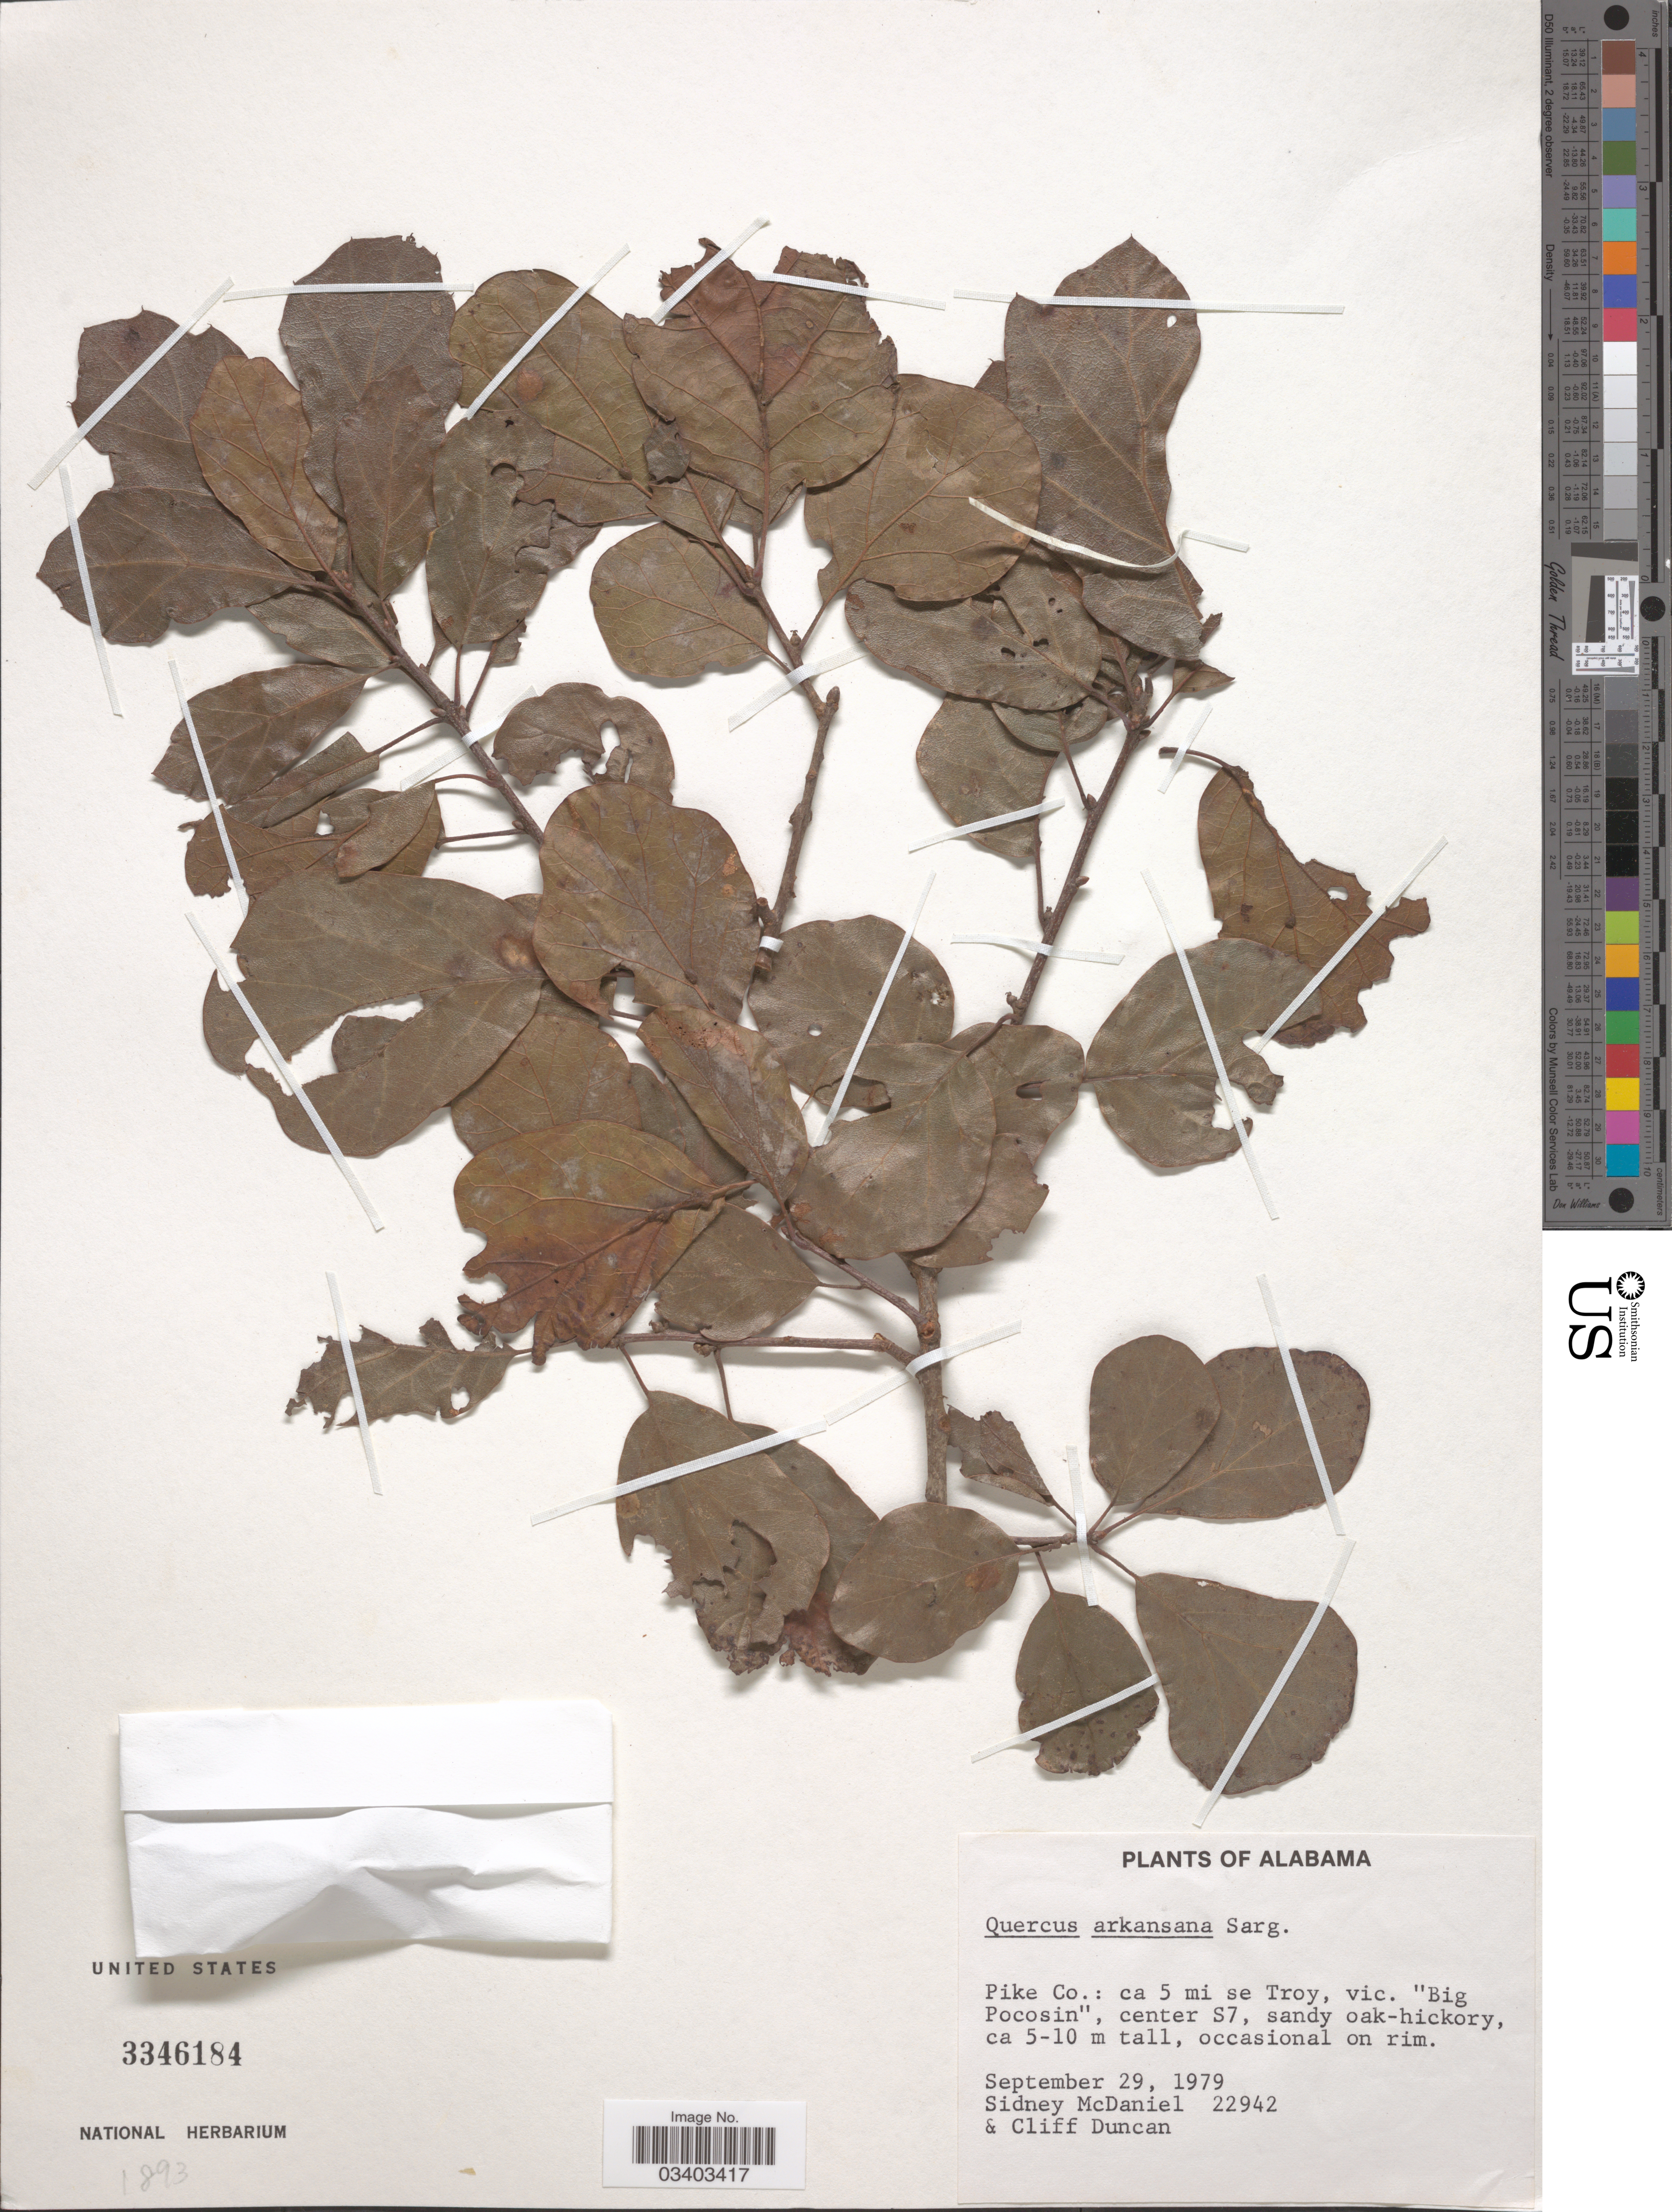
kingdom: Plantae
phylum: Tracheophyta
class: Magnoliopsida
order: Fagales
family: Fagaceae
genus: Quercus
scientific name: Quercus breviloba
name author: (Torr.) Sarg.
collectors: S. McDaniel & C. Duncan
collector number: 22942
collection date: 1979-09-29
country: United States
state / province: Alabama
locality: Pike Co.: ca 5 mi se Troy, vic. "Big Pocosin", center S7.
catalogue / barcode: US 3346184